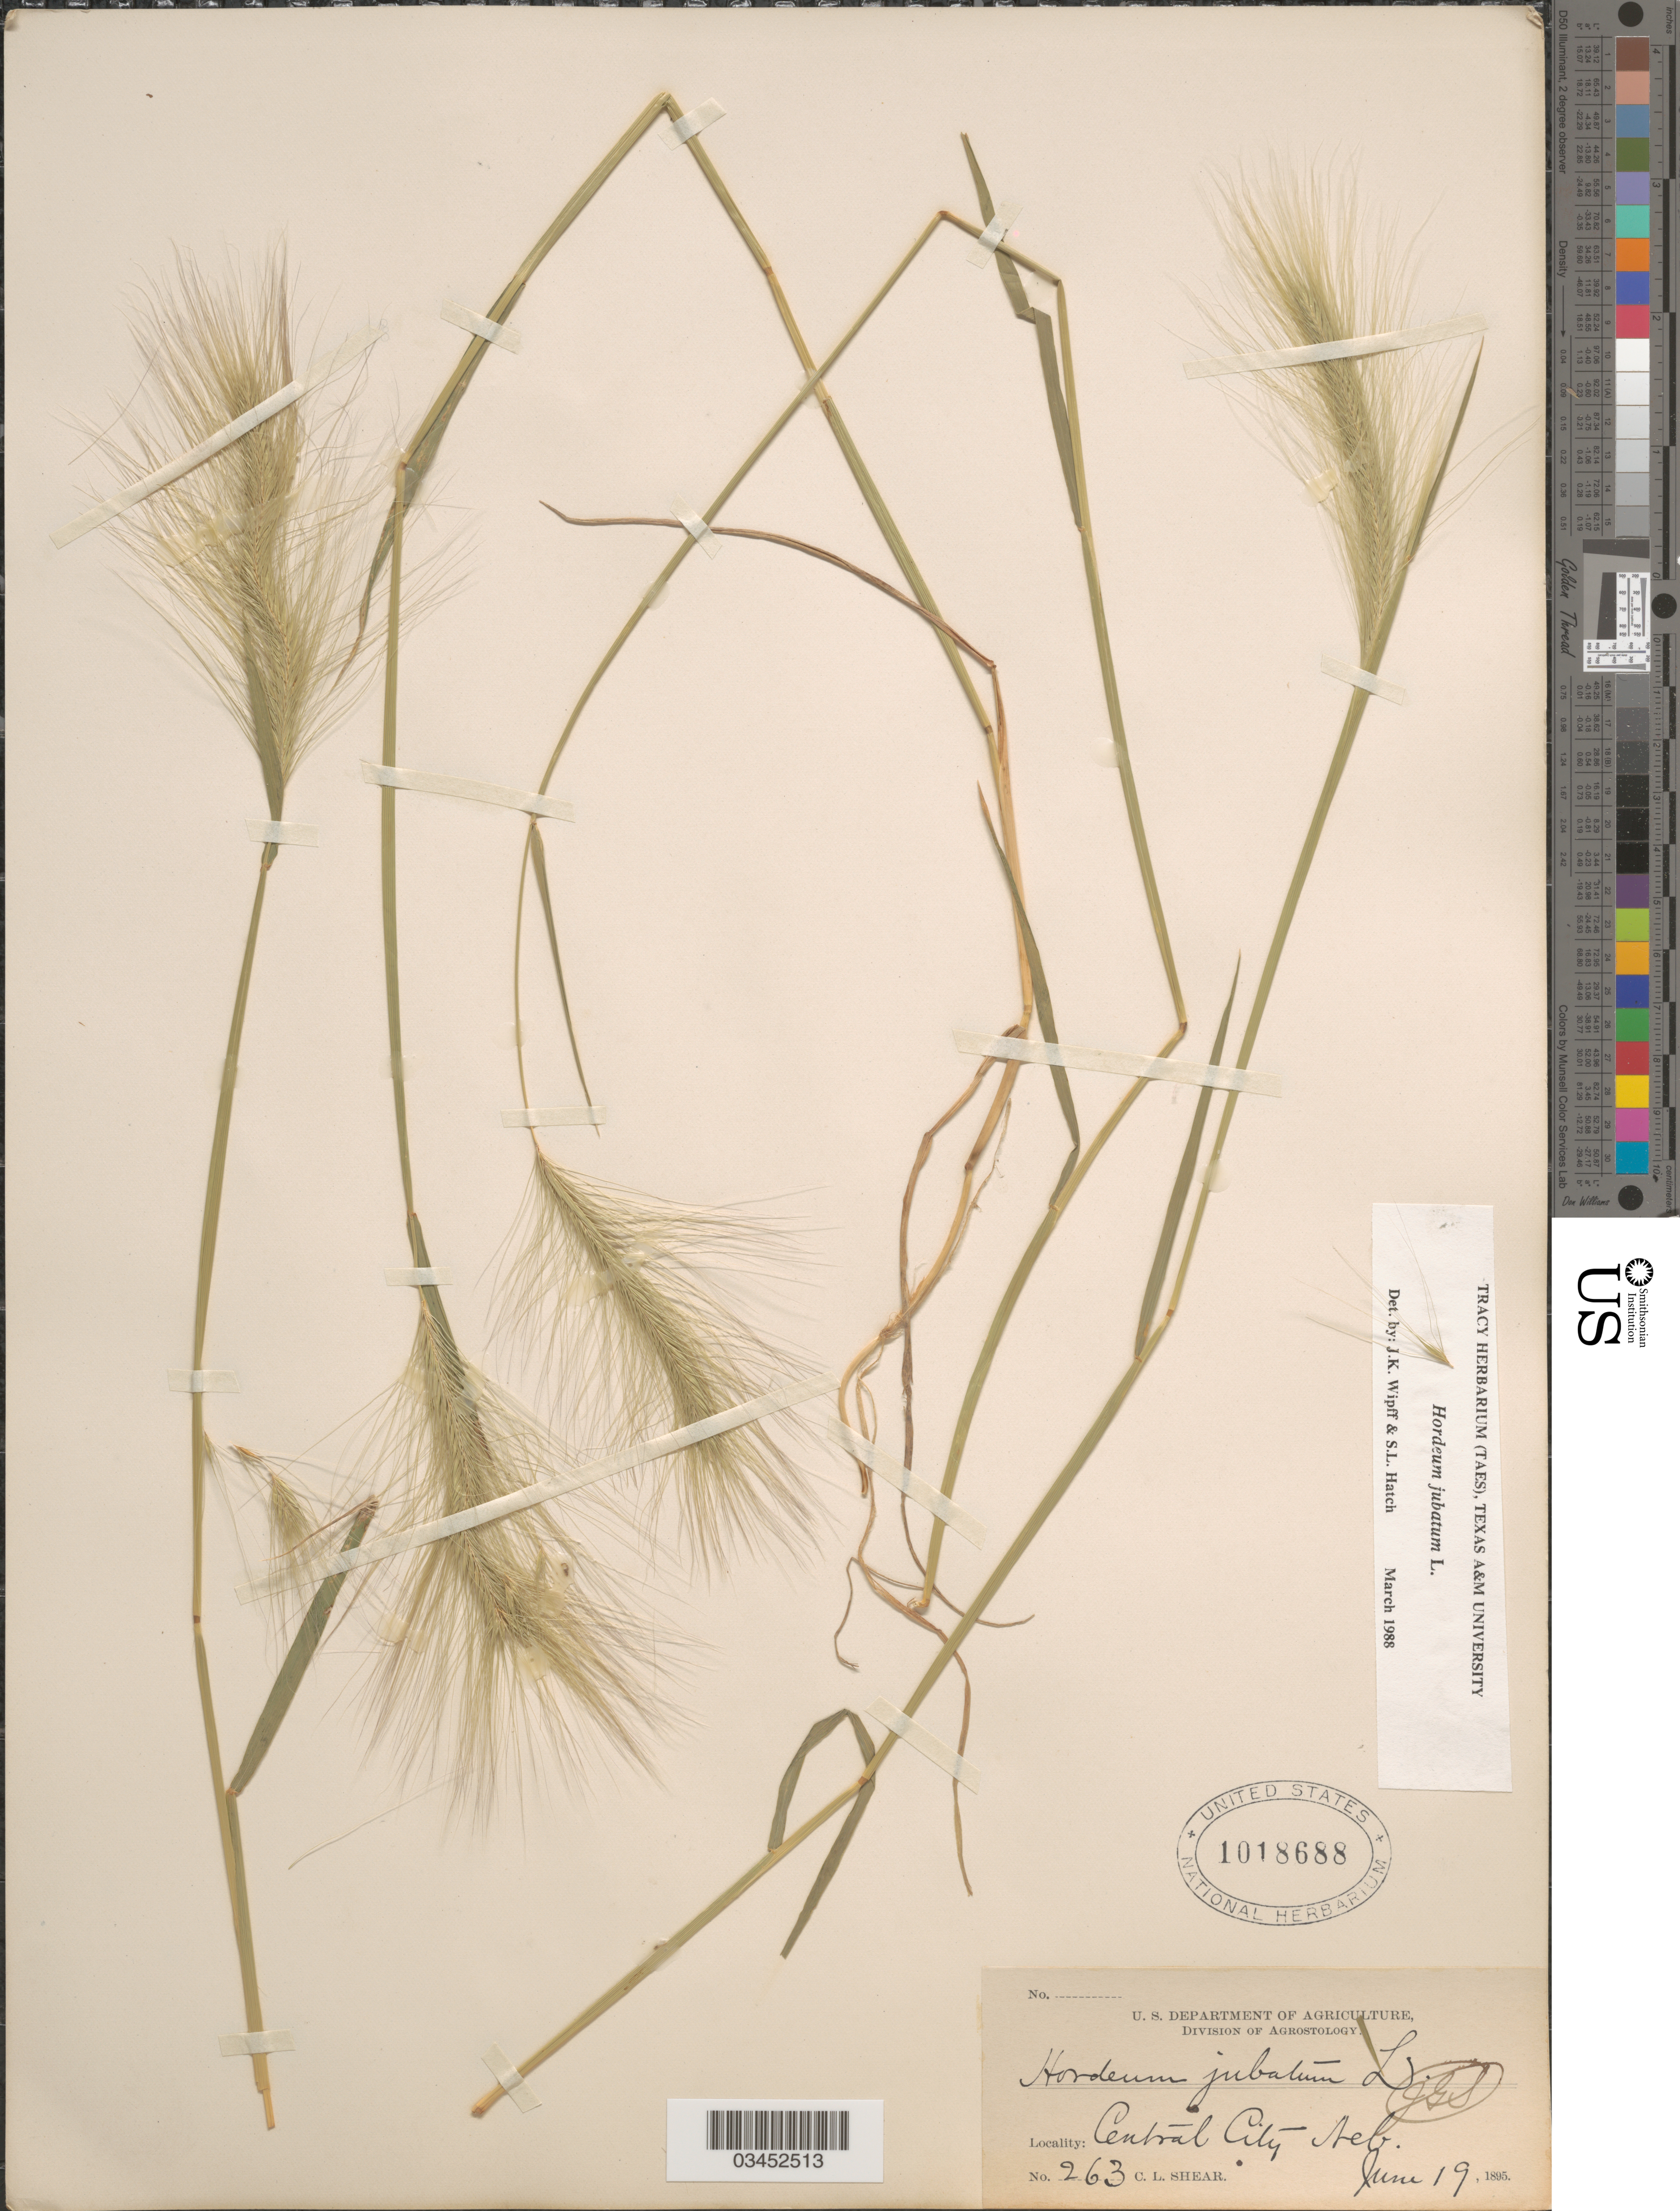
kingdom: Plantae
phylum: Tracheophyta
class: Liliopsida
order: Poales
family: Poaceae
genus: Hordeum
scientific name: Hordeum jubatum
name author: L.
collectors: C. L. Shear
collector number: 263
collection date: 1895-06-19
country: United States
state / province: Nebraska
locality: Central City.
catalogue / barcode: US 1018688